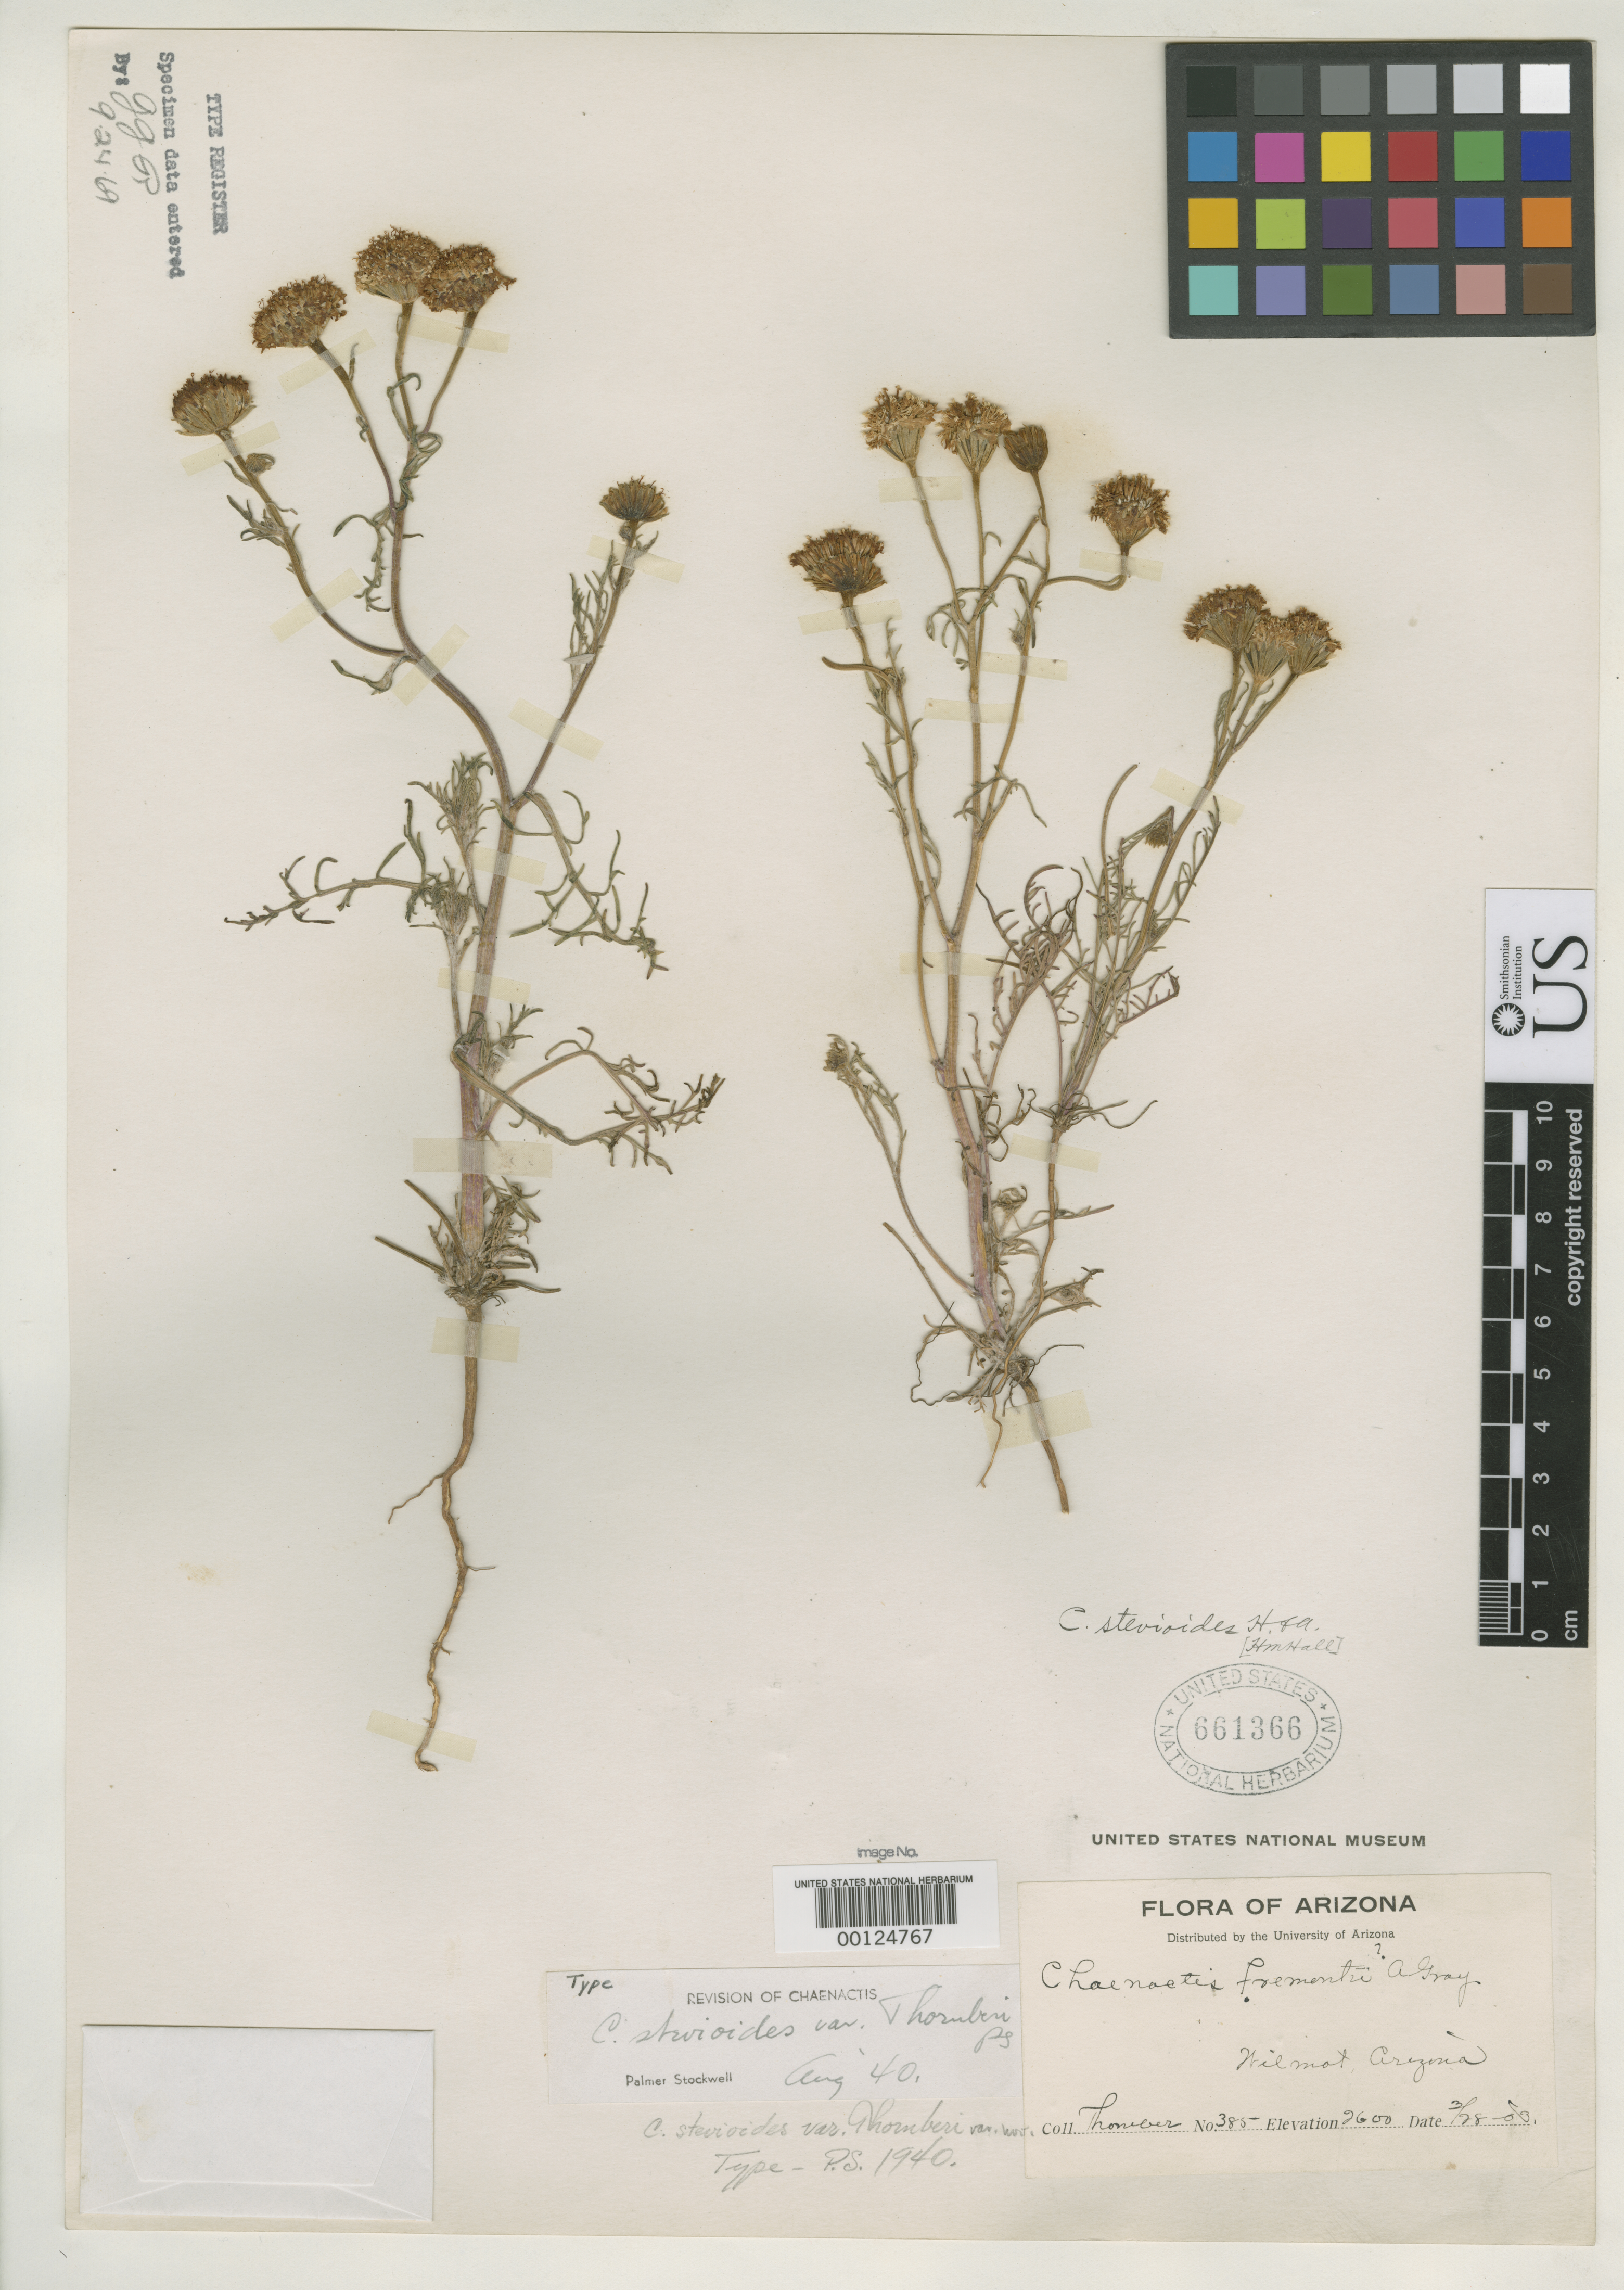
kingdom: Plantae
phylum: Tracheophyta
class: Magnoliopsida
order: Asterales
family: Asteraceae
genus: Chaenactis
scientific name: Chaenactis stevioides var. thornberi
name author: Stockw.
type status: Holotype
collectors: J. Thornber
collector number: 385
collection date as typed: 28 Mar 1903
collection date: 1903-03-28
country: United States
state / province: Arizona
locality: Wilmot, near Tucson.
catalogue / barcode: US 661366